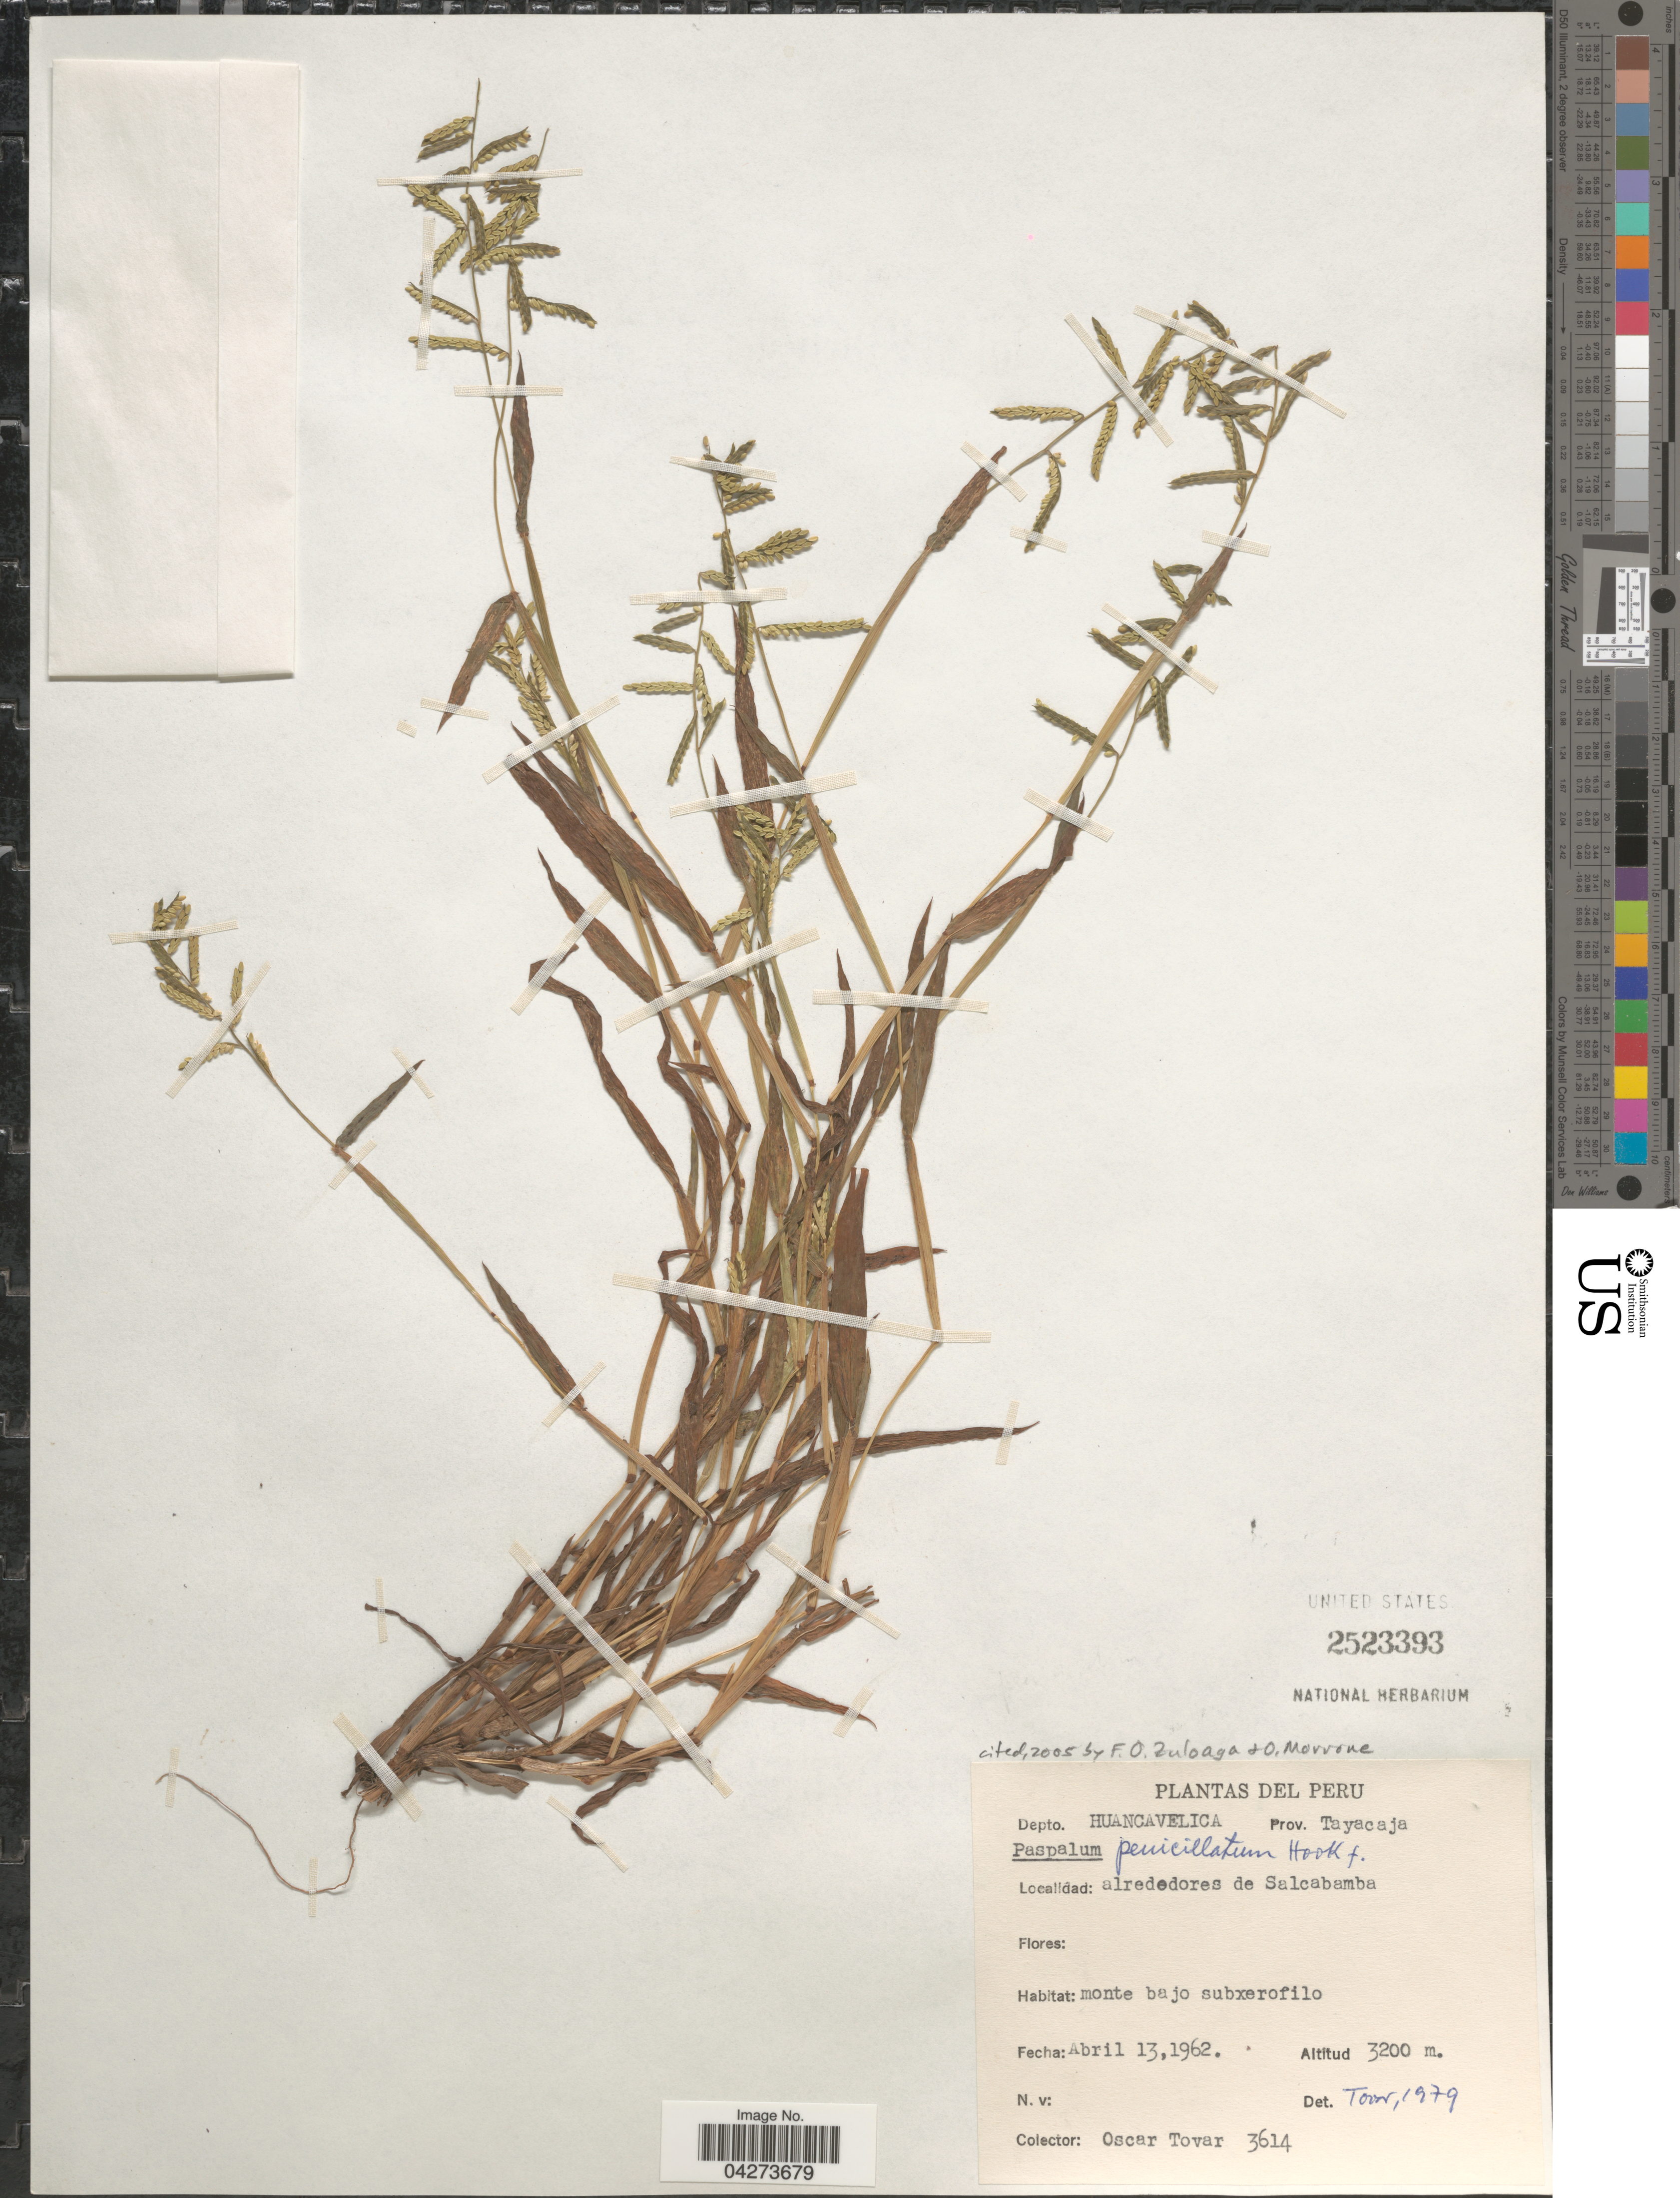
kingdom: Plantae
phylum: Tracheophyta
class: Liliopsida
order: Poales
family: Poaceae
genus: Paspalum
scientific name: Paspalum penicillatum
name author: Hook. f.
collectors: Ó. Tovar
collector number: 3614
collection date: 1962-04-13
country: Peru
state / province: Huancavelica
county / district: Tayacaja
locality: Depto. Huancavelica. Prov. Tayacaja. Alrededores de Salcabamba.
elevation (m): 3200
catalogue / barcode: US 2523393